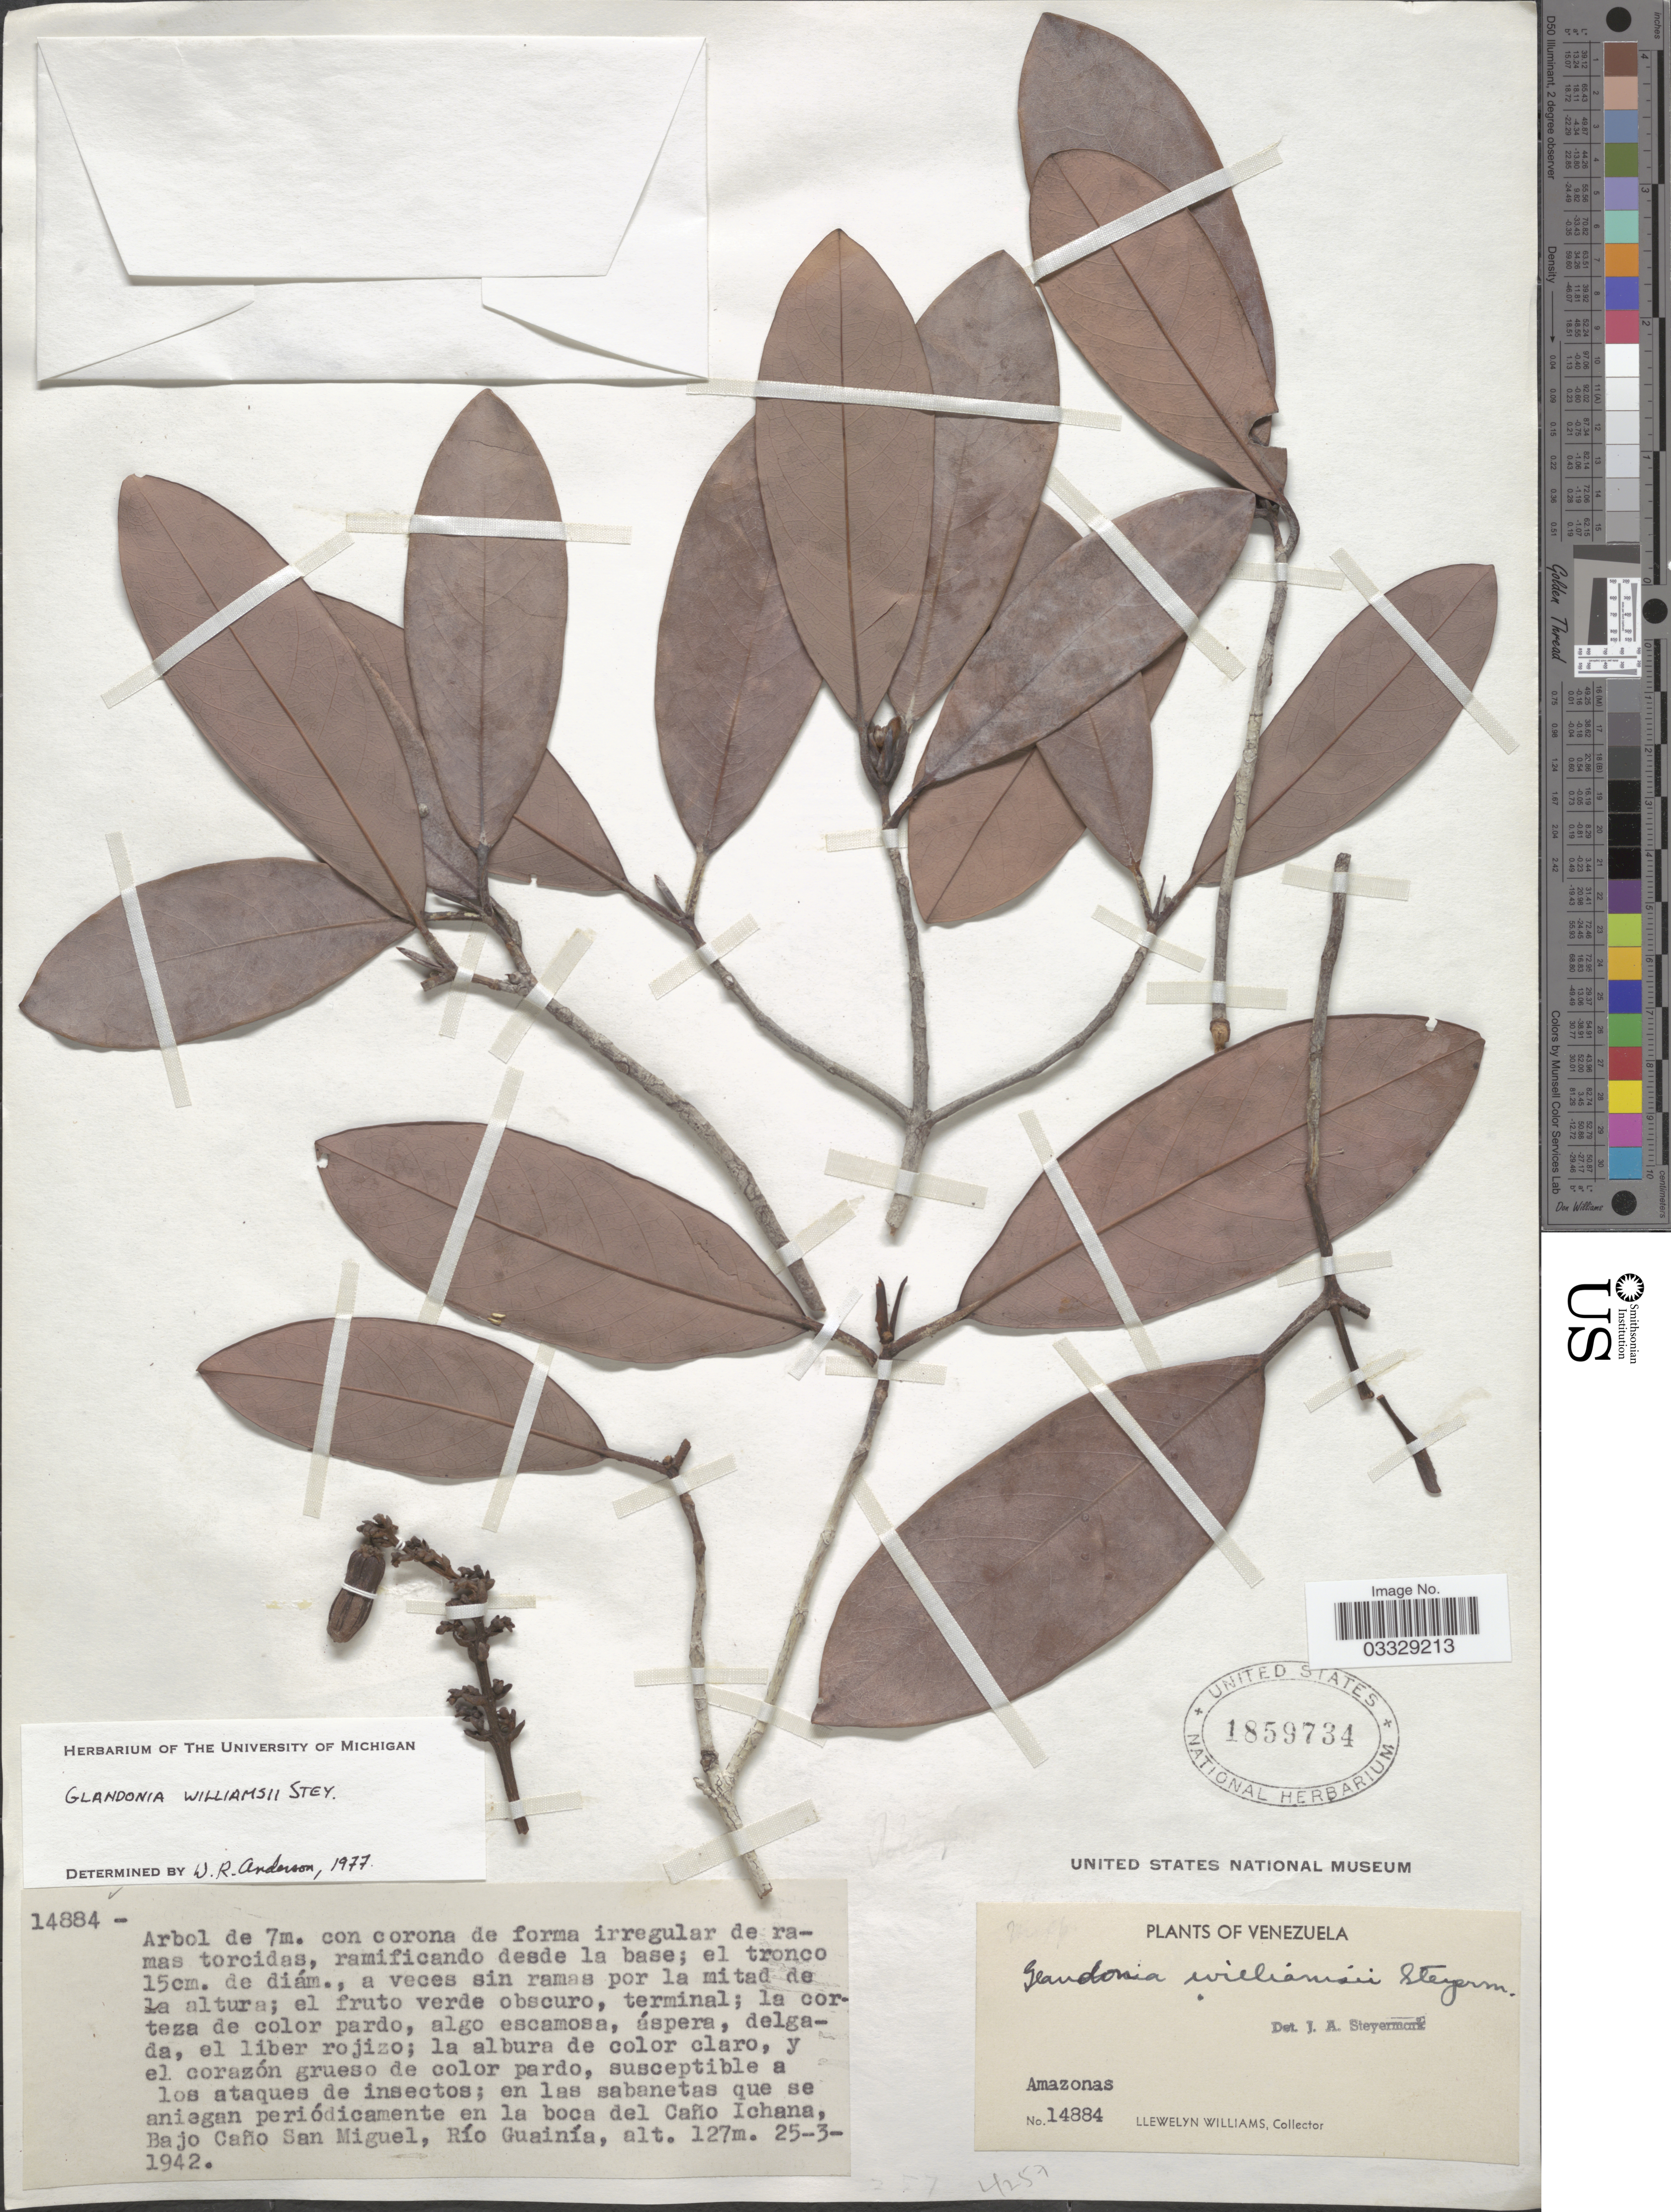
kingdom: Plantae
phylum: Tracheophyta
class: Magnoliopsida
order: Malpighiales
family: Malpighiaceae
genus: Glandonia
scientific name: Glandonia williamsii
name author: Steyerm.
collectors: Ll. Williams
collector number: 14884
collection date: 1942-03-25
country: Venezuela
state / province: Amazonas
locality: En las sabanetas que se aniegan periódicamente en la boca del Caño Ichana, Bajo Caño San Miguel, Río Guainía.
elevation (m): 127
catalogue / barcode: US 1859734